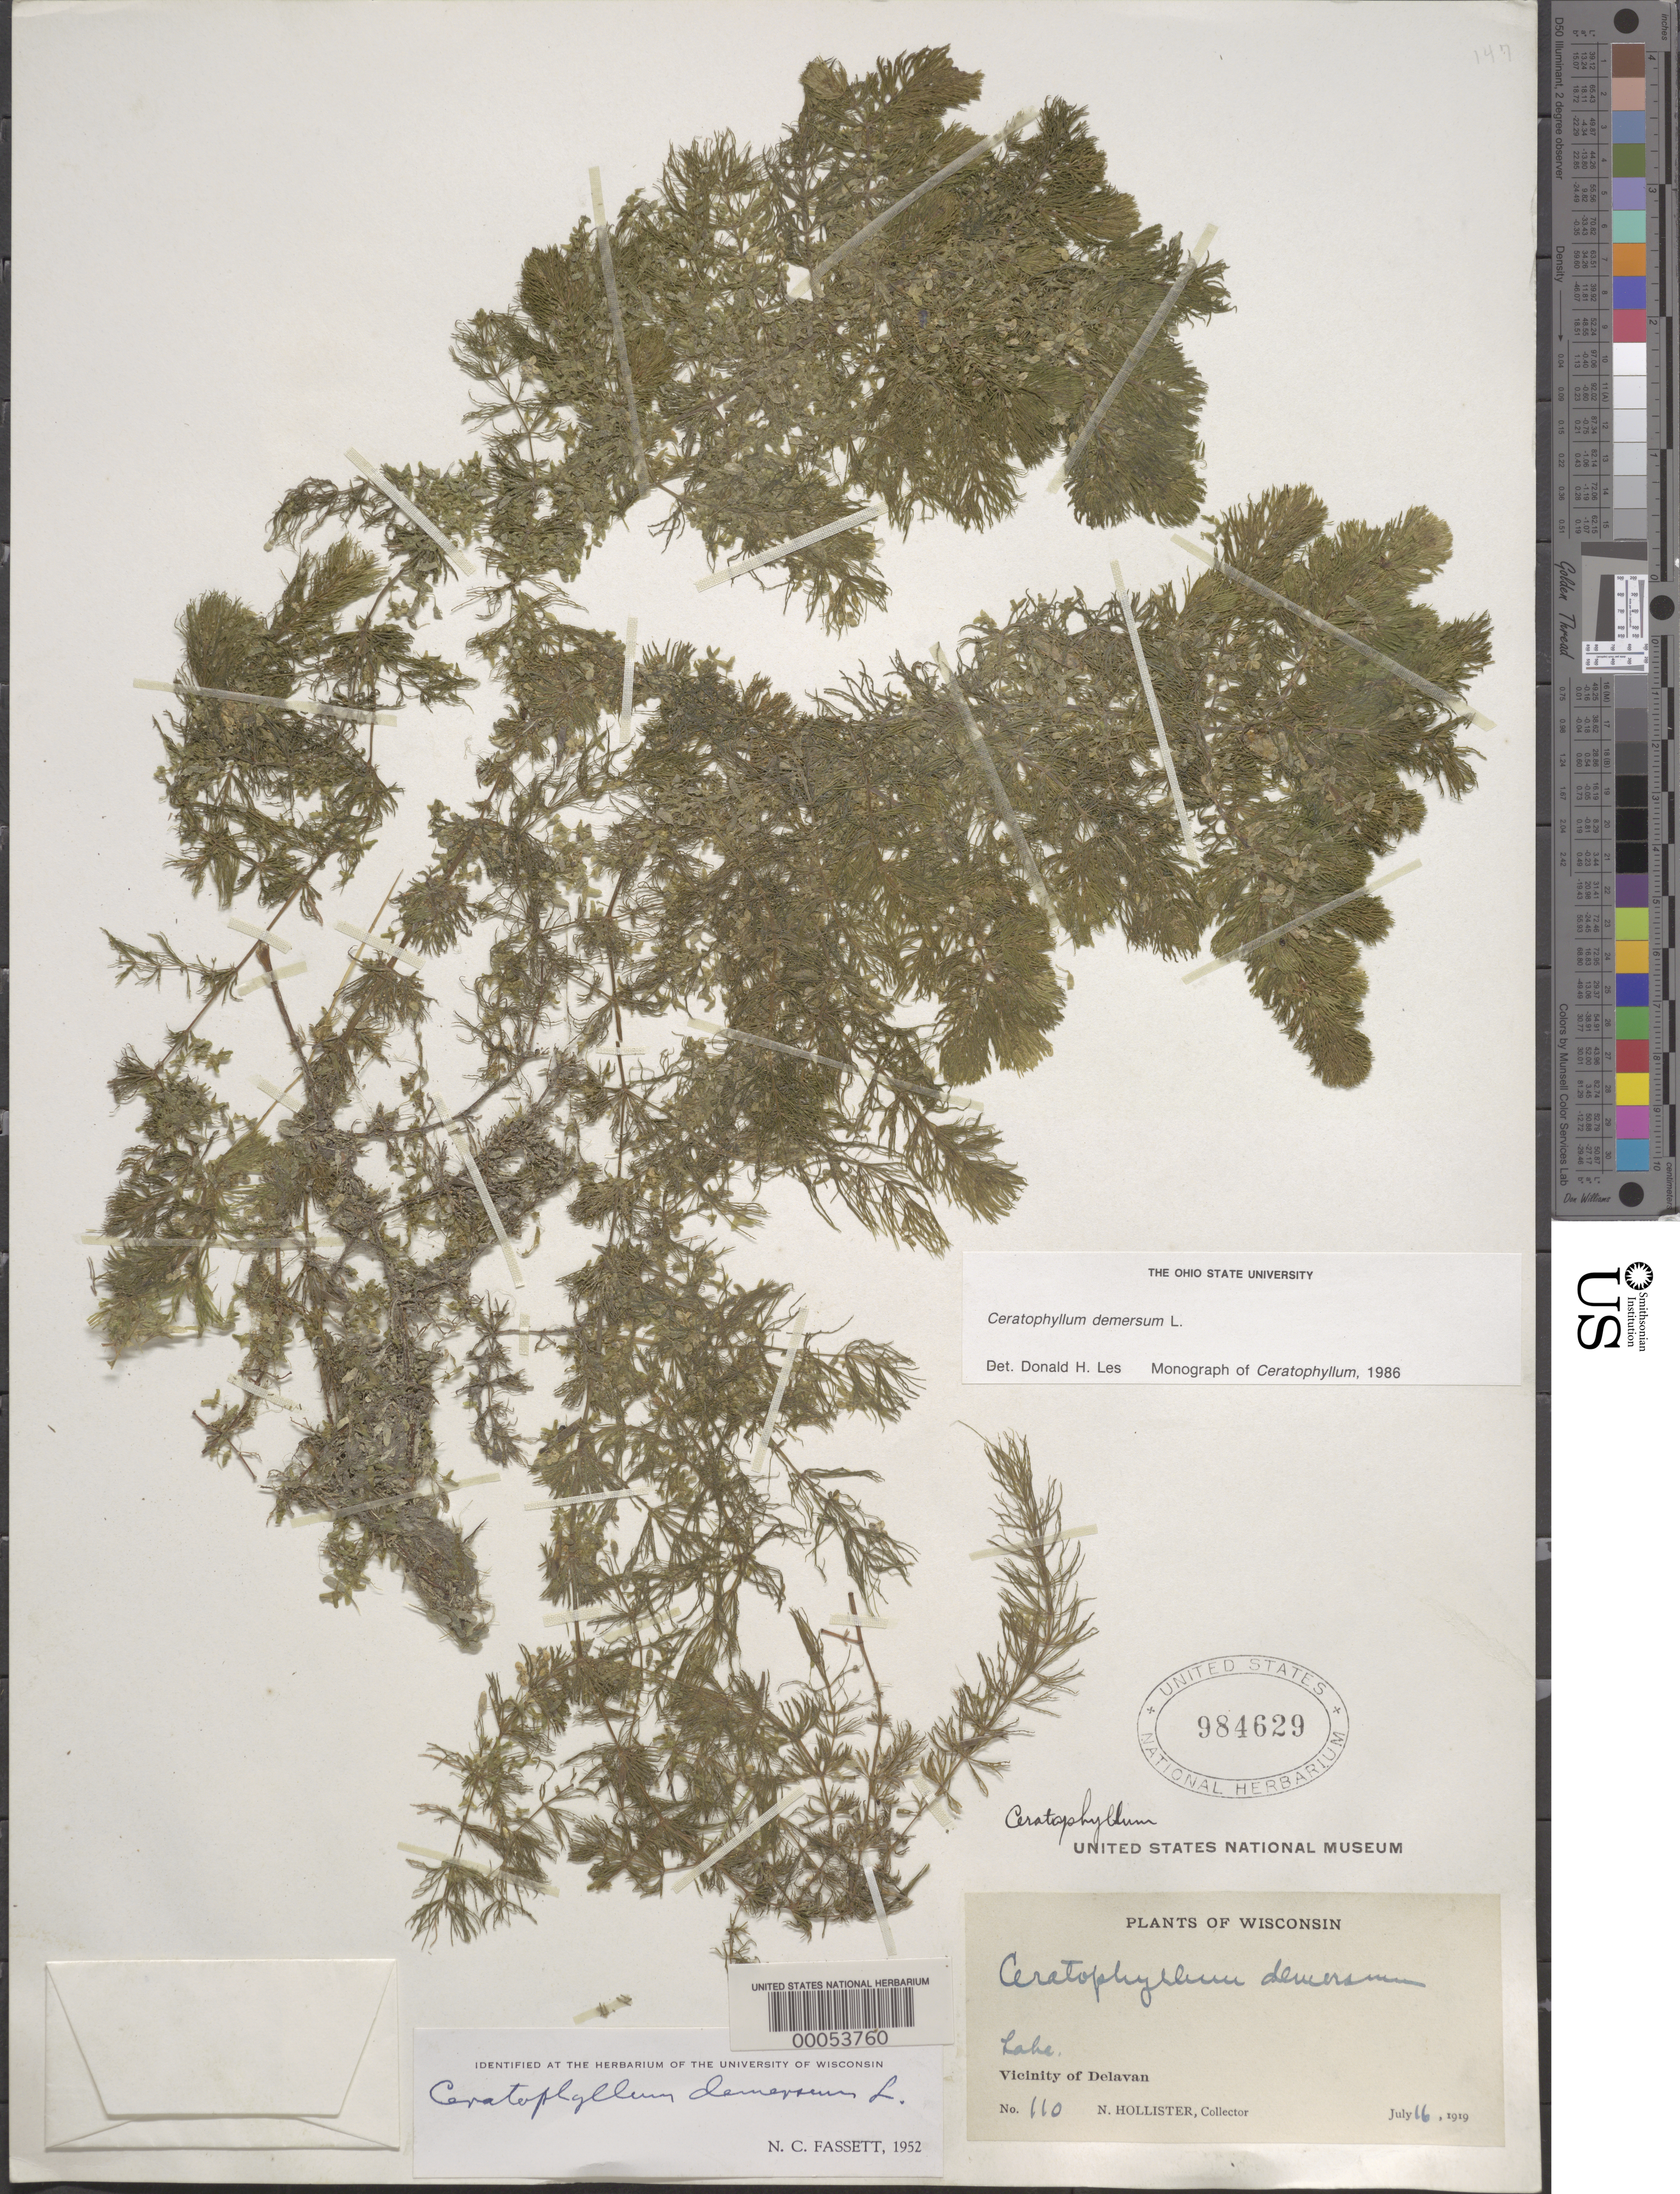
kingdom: Plantae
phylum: Tracheophyta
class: Magnoliopsida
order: Ceratophyllales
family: Ceratophyllaceae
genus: Ceratophyllum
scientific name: Ceratophyllum demersum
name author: L.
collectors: N. Hollister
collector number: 110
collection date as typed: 16 Jul 1919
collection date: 1919-07-16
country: United States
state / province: Wisconsin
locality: Delavan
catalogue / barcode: US 846297